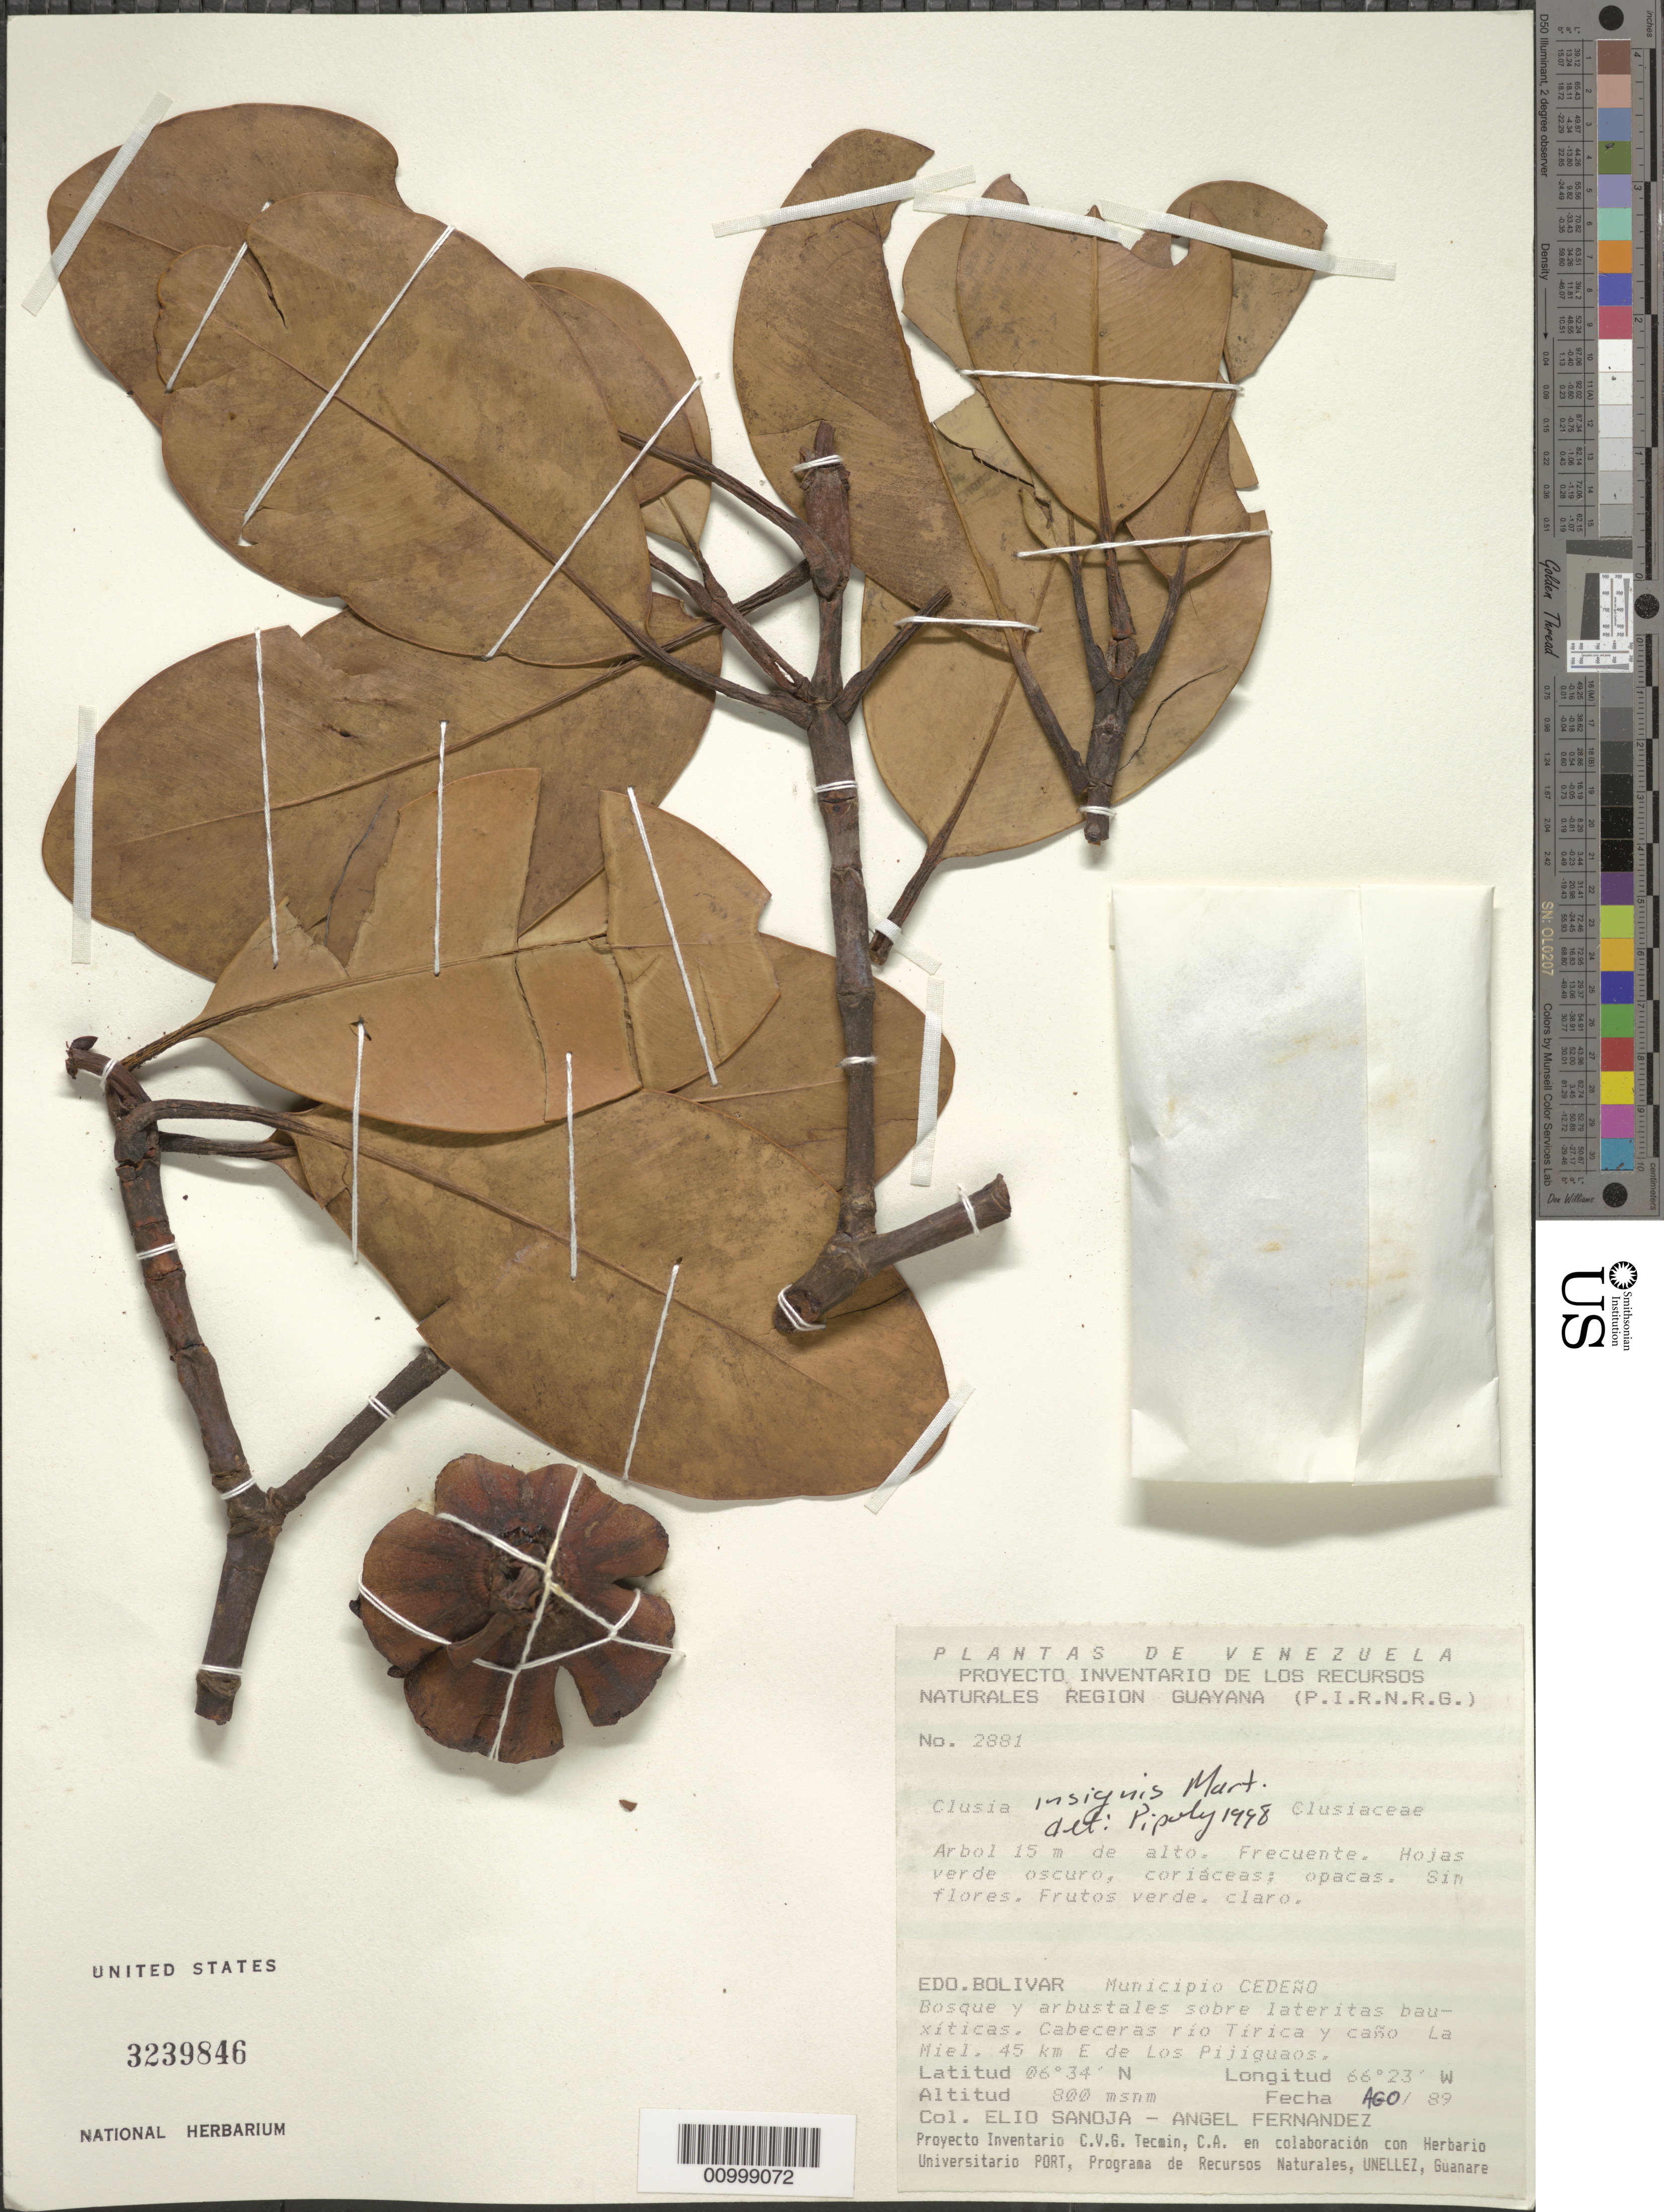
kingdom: Plantae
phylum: Tracheophyta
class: Magnoliopsida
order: Malpighiales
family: Clusiaceae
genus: Clusia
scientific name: Clusia insignis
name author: Mart.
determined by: Pipoly, J. J., III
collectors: E. Sanoja & A. Fernandez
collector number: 2881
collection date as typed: Aug-89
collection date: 1989-08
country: Venezuela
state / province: Bolívar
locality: Cedeno. Bosque y arbustales sobre lateritas bauxiticas. Cabeceras rio Tirica y cano La Miel. 45 km E de Los Pijiguanos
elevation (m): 800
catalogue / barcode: US 3239846